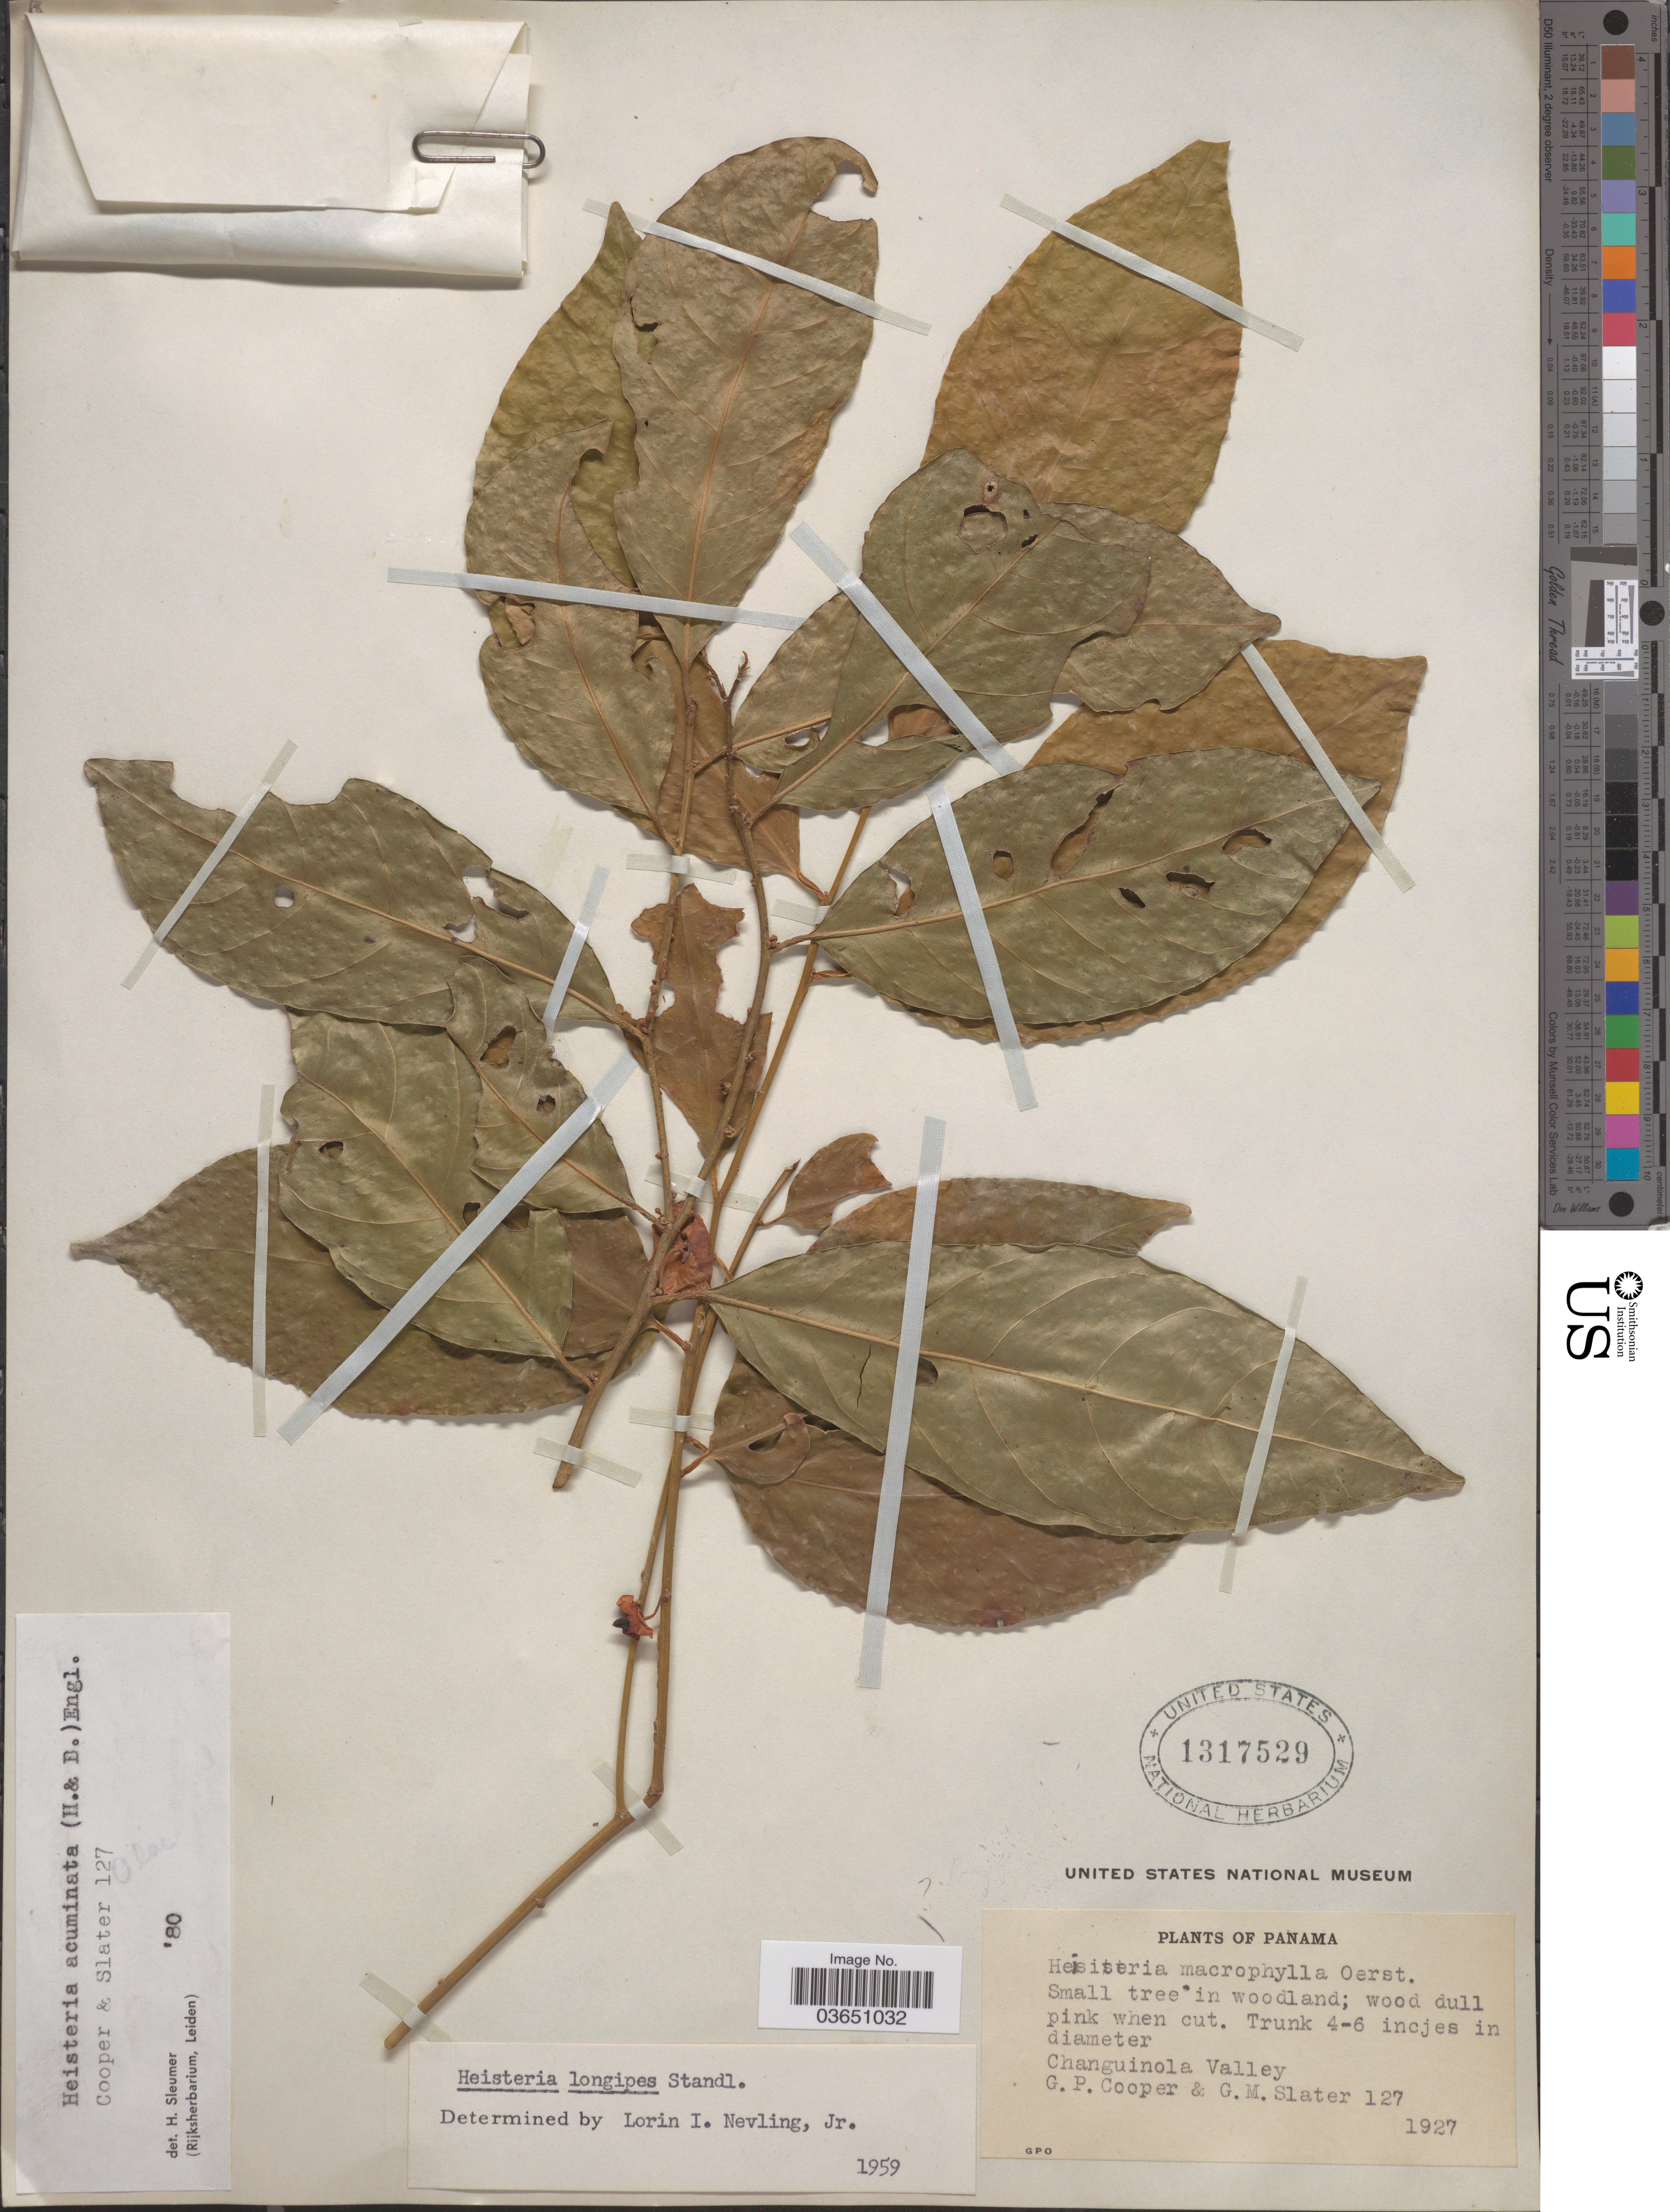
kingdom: Plantae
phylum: Tracheophyta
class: Magnoliopsida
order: Santalales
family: Erythropalaceae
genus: Heisteria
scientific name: Heisteria acuminata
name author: (Humb. & Bonpl.) Engl.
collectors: G. Cooper & G. Slater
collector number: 127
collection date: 1927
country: Panama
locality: Changuinola Valley.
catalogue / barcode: US 1317529